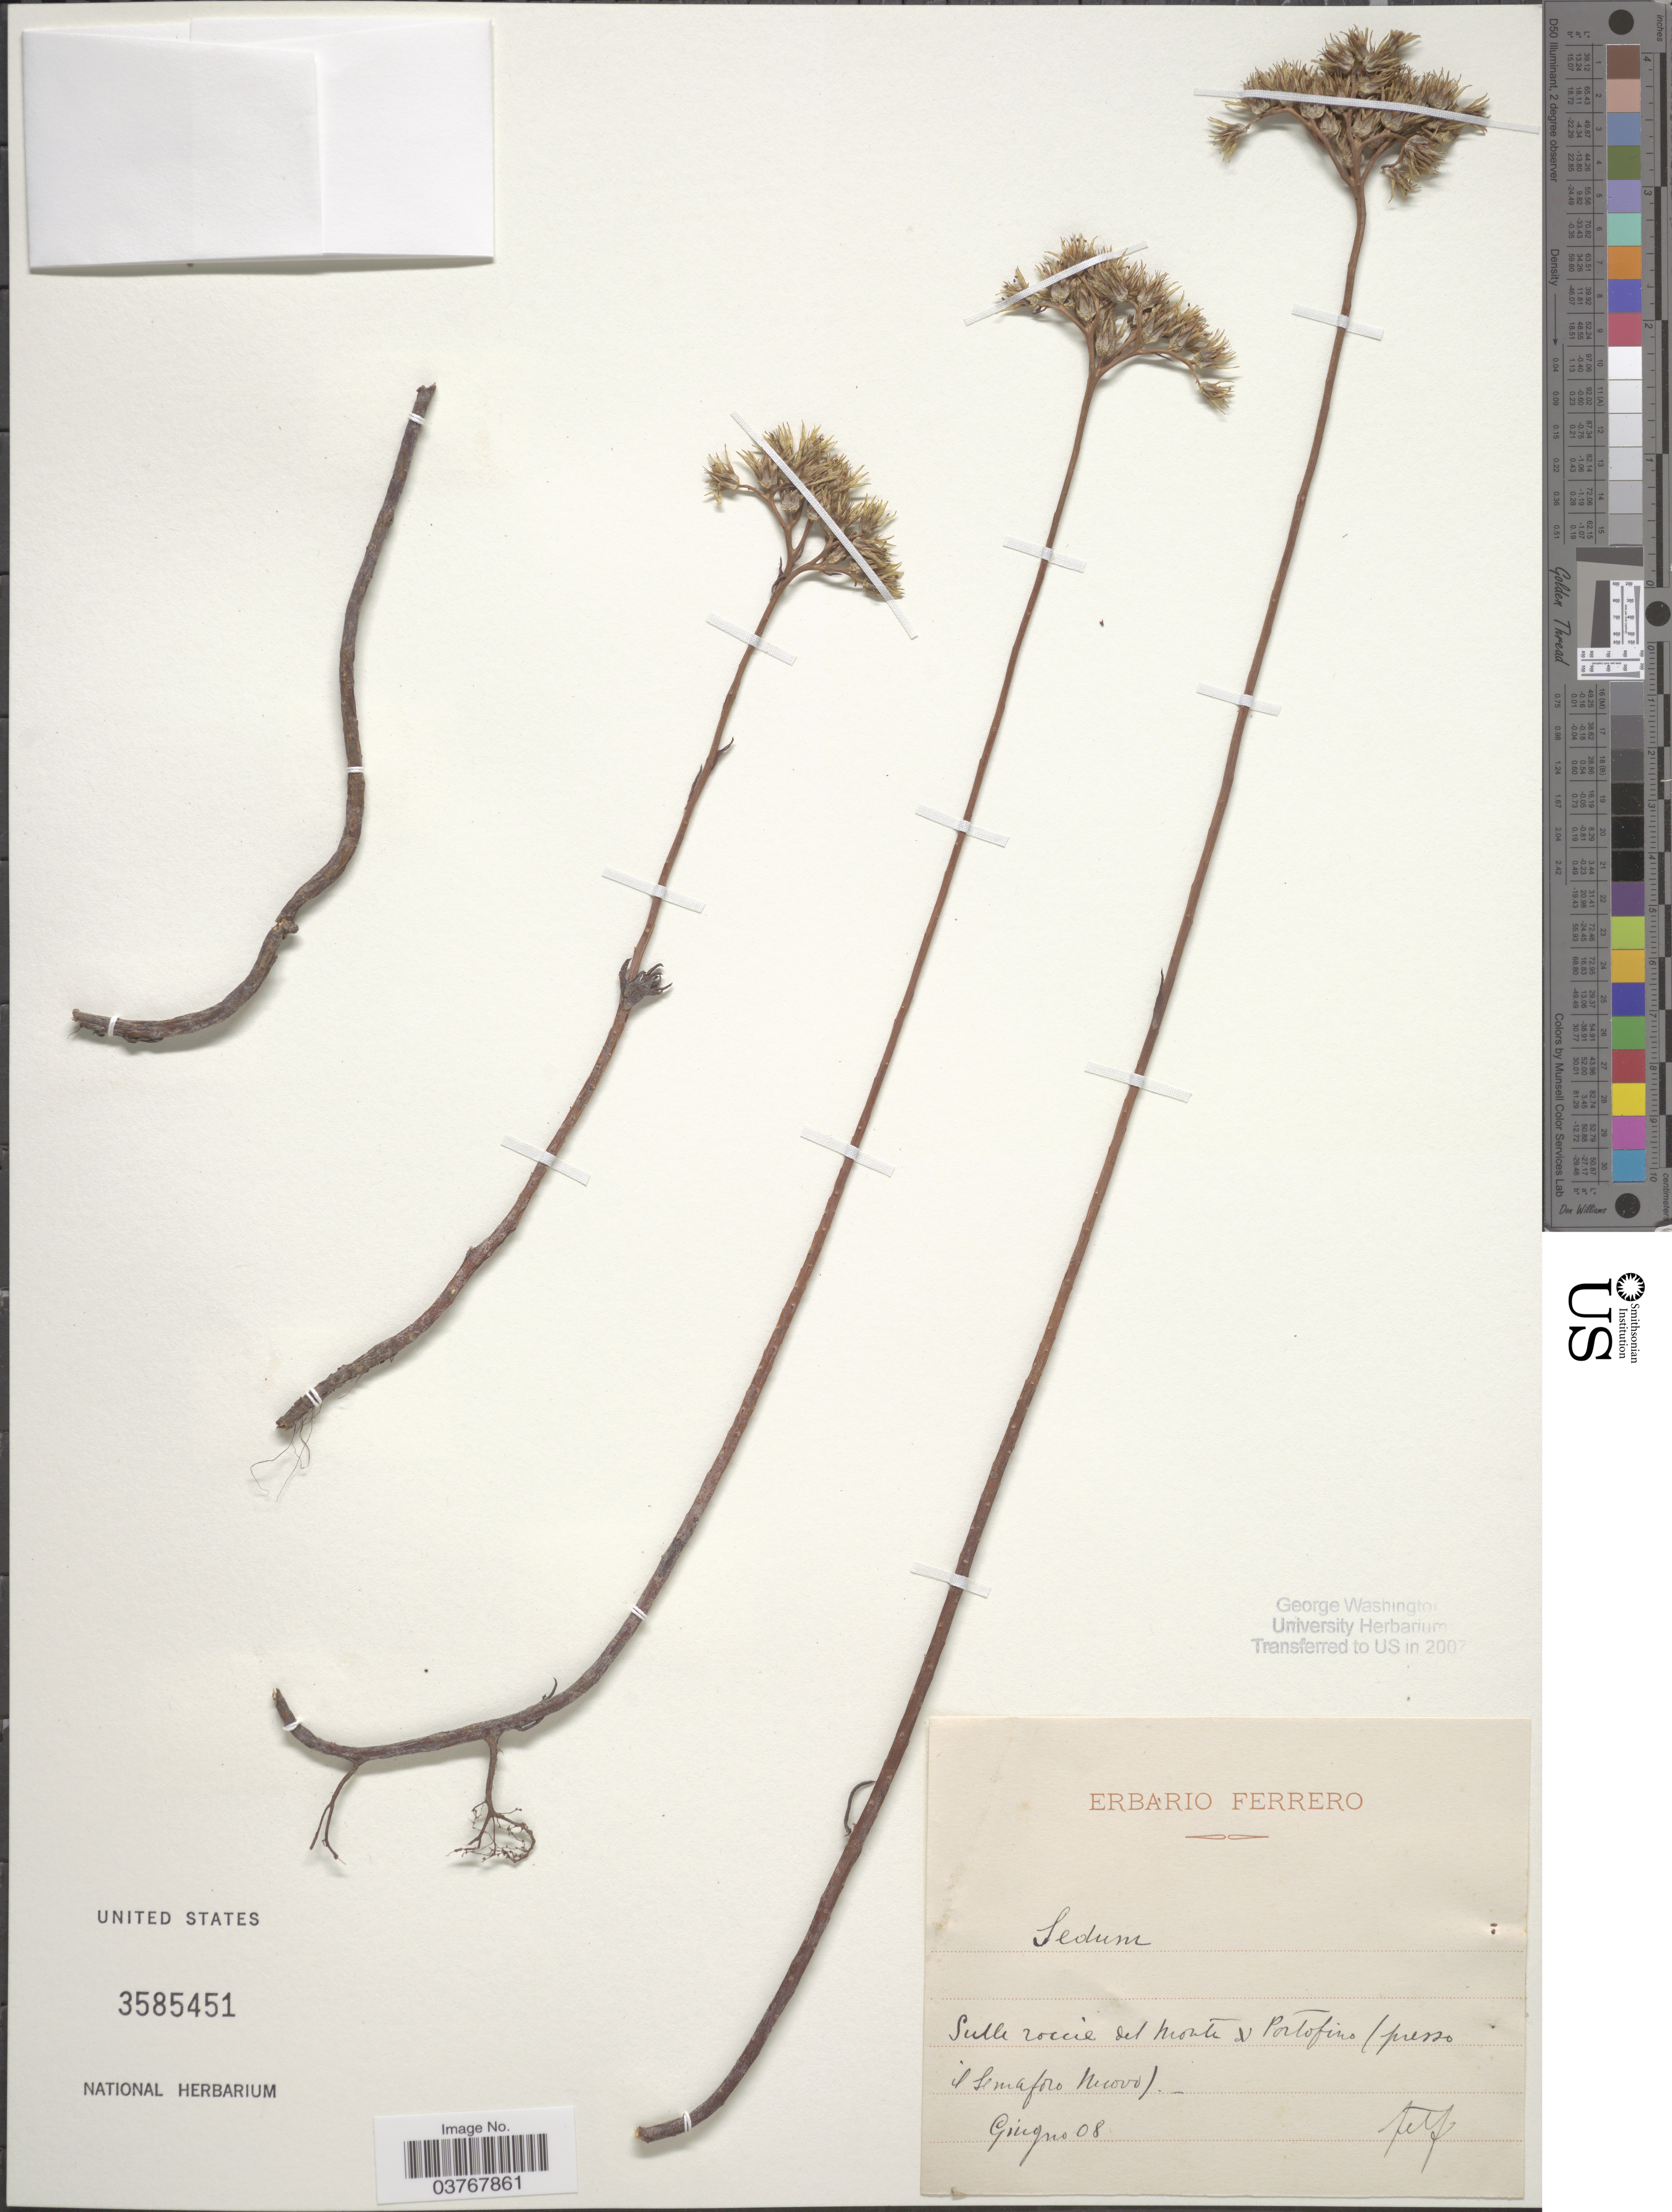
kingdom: Plantae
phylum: Tracheophyta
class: Magnoliopsida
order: Saxifragales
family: Crassulaceae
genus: Sedum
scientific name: Sedum sp.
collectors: F. Ferrero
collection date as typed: Transcribed d/m/y: /6/8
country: Italy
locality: Sulle roccie del monte ad Portofino (presso il Semaforo Nuovo).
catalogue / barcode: US 3585451